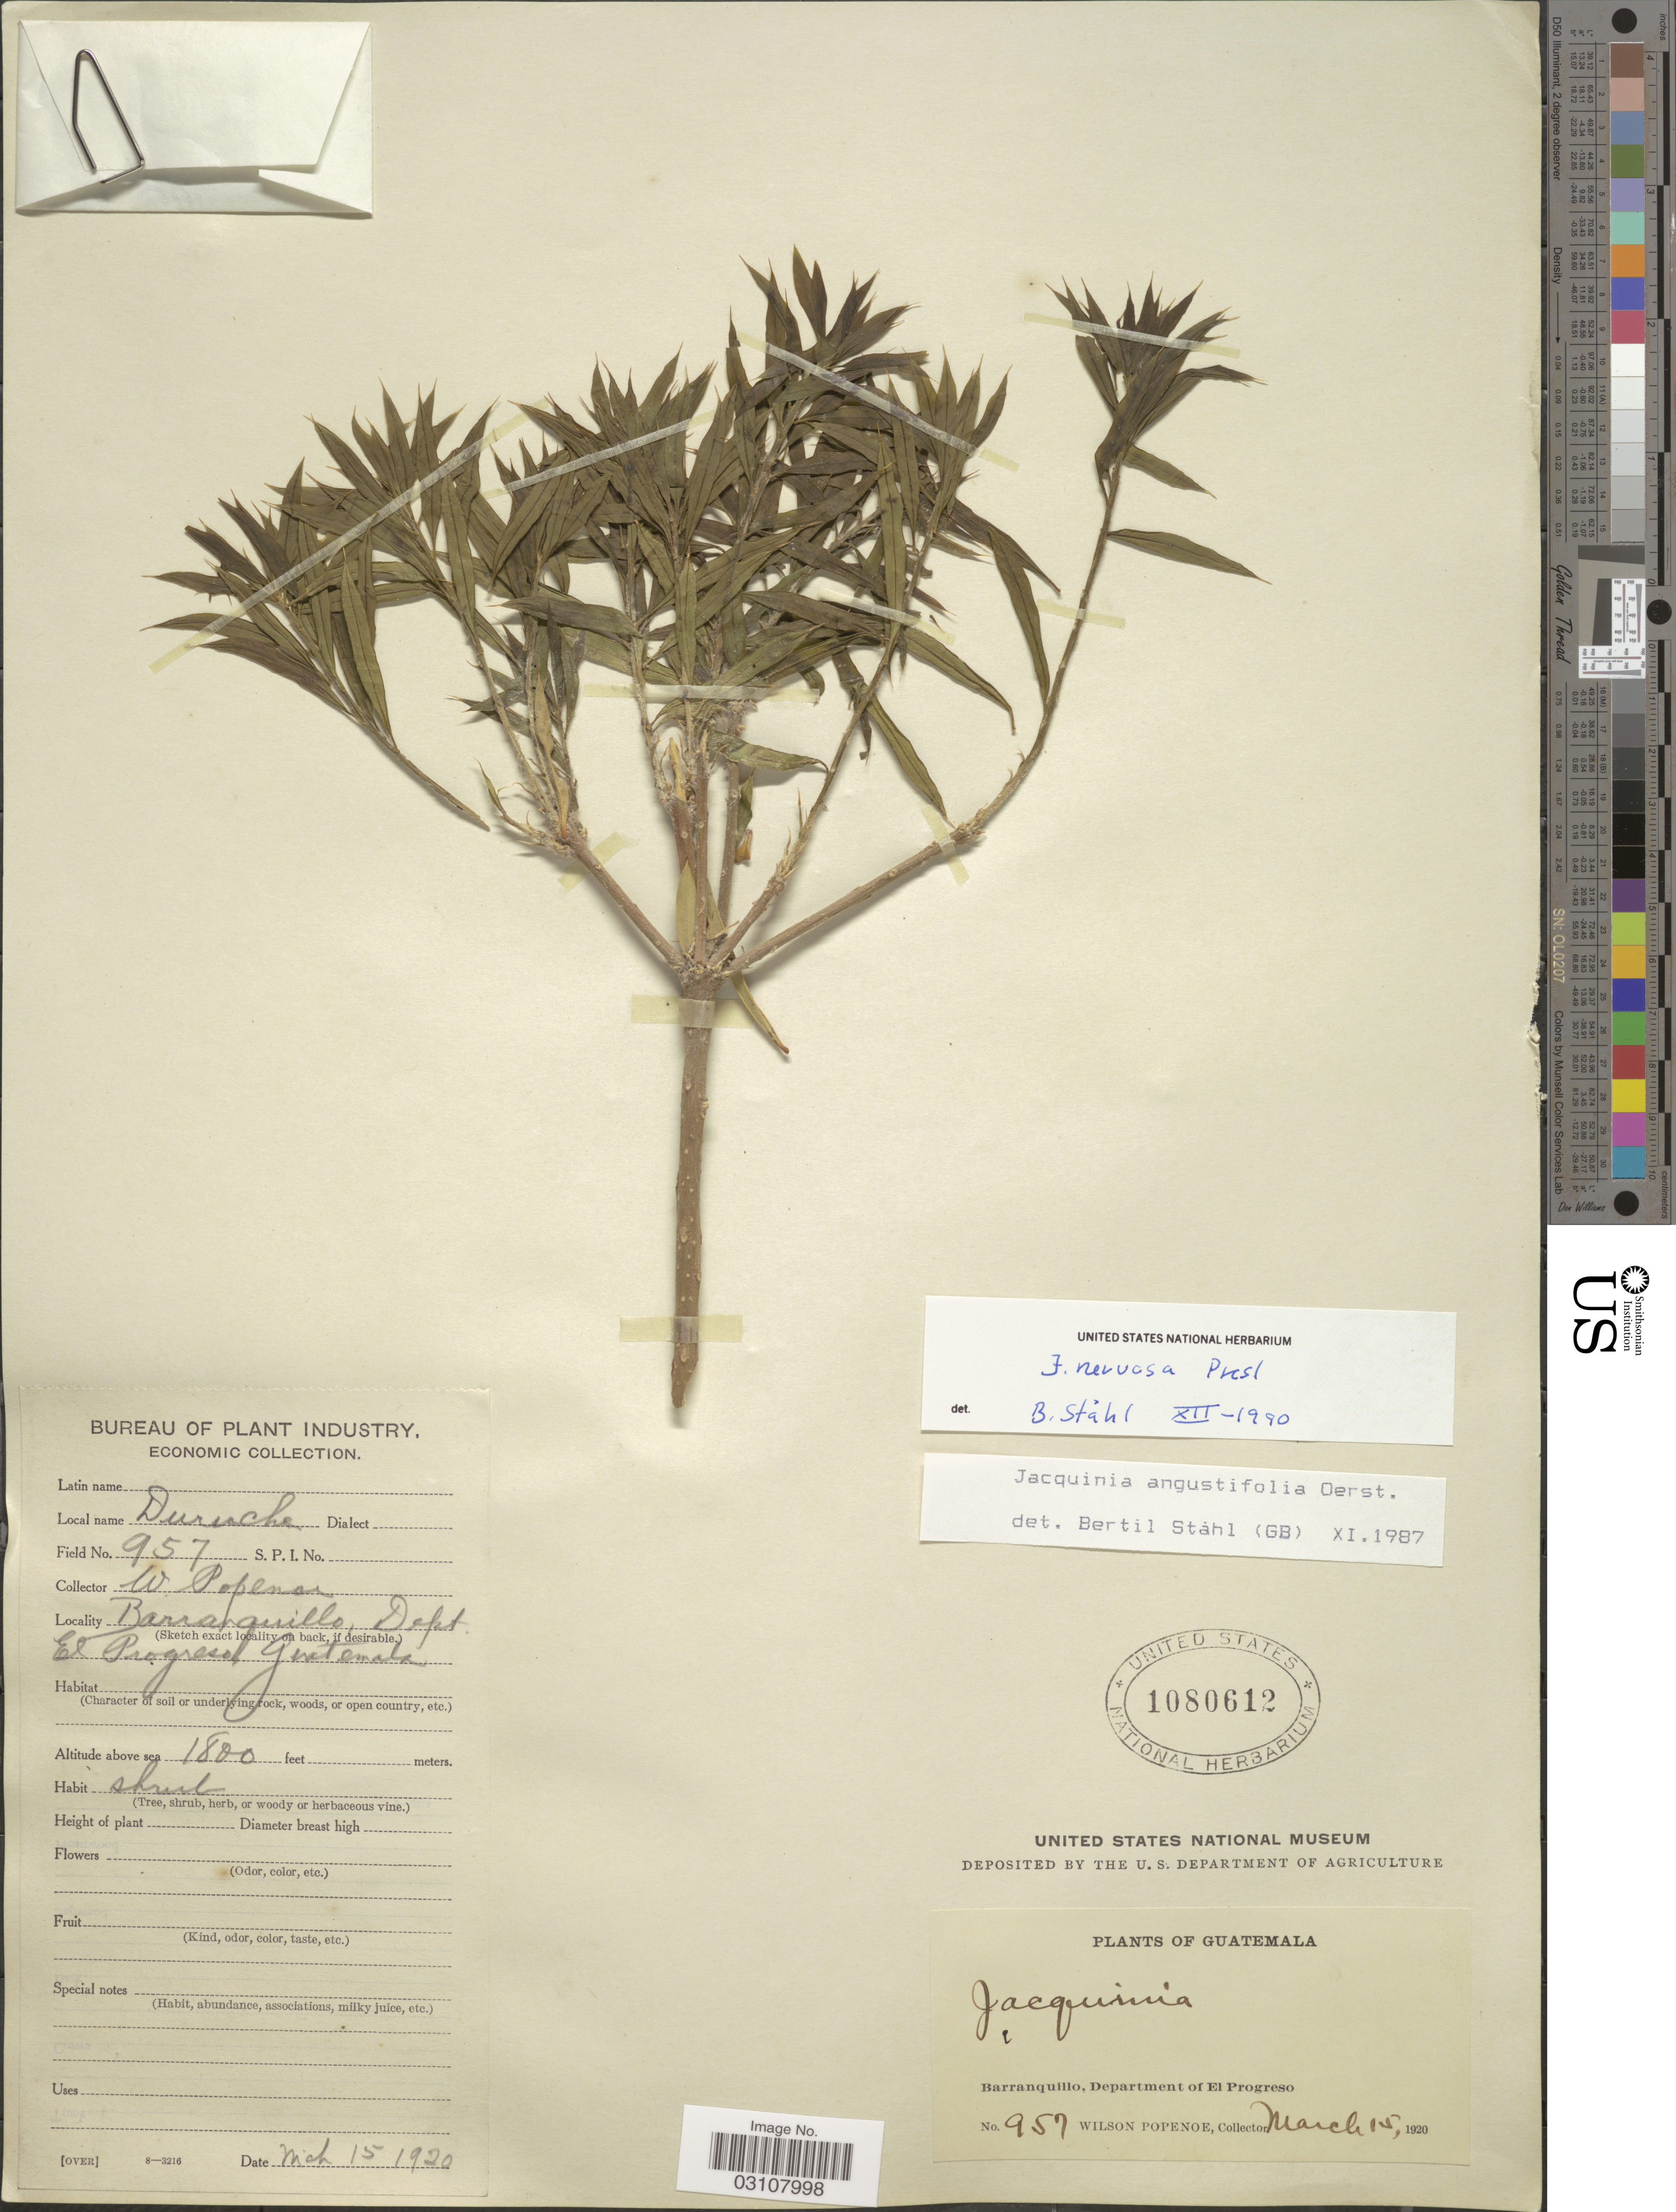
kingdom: Plantae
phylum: Tracheophyta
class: Magnoliopsida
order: Ericales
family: Primulaceae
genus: Jacquinia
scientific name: Jacquinia nervosa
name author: C. Presl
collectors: F. Popenoe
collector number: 957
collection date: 1920-03-15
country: Guatemala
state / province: El Progreso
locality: Barranquillo, Department of El Progreso.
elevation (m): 549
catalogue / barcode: US 1080612